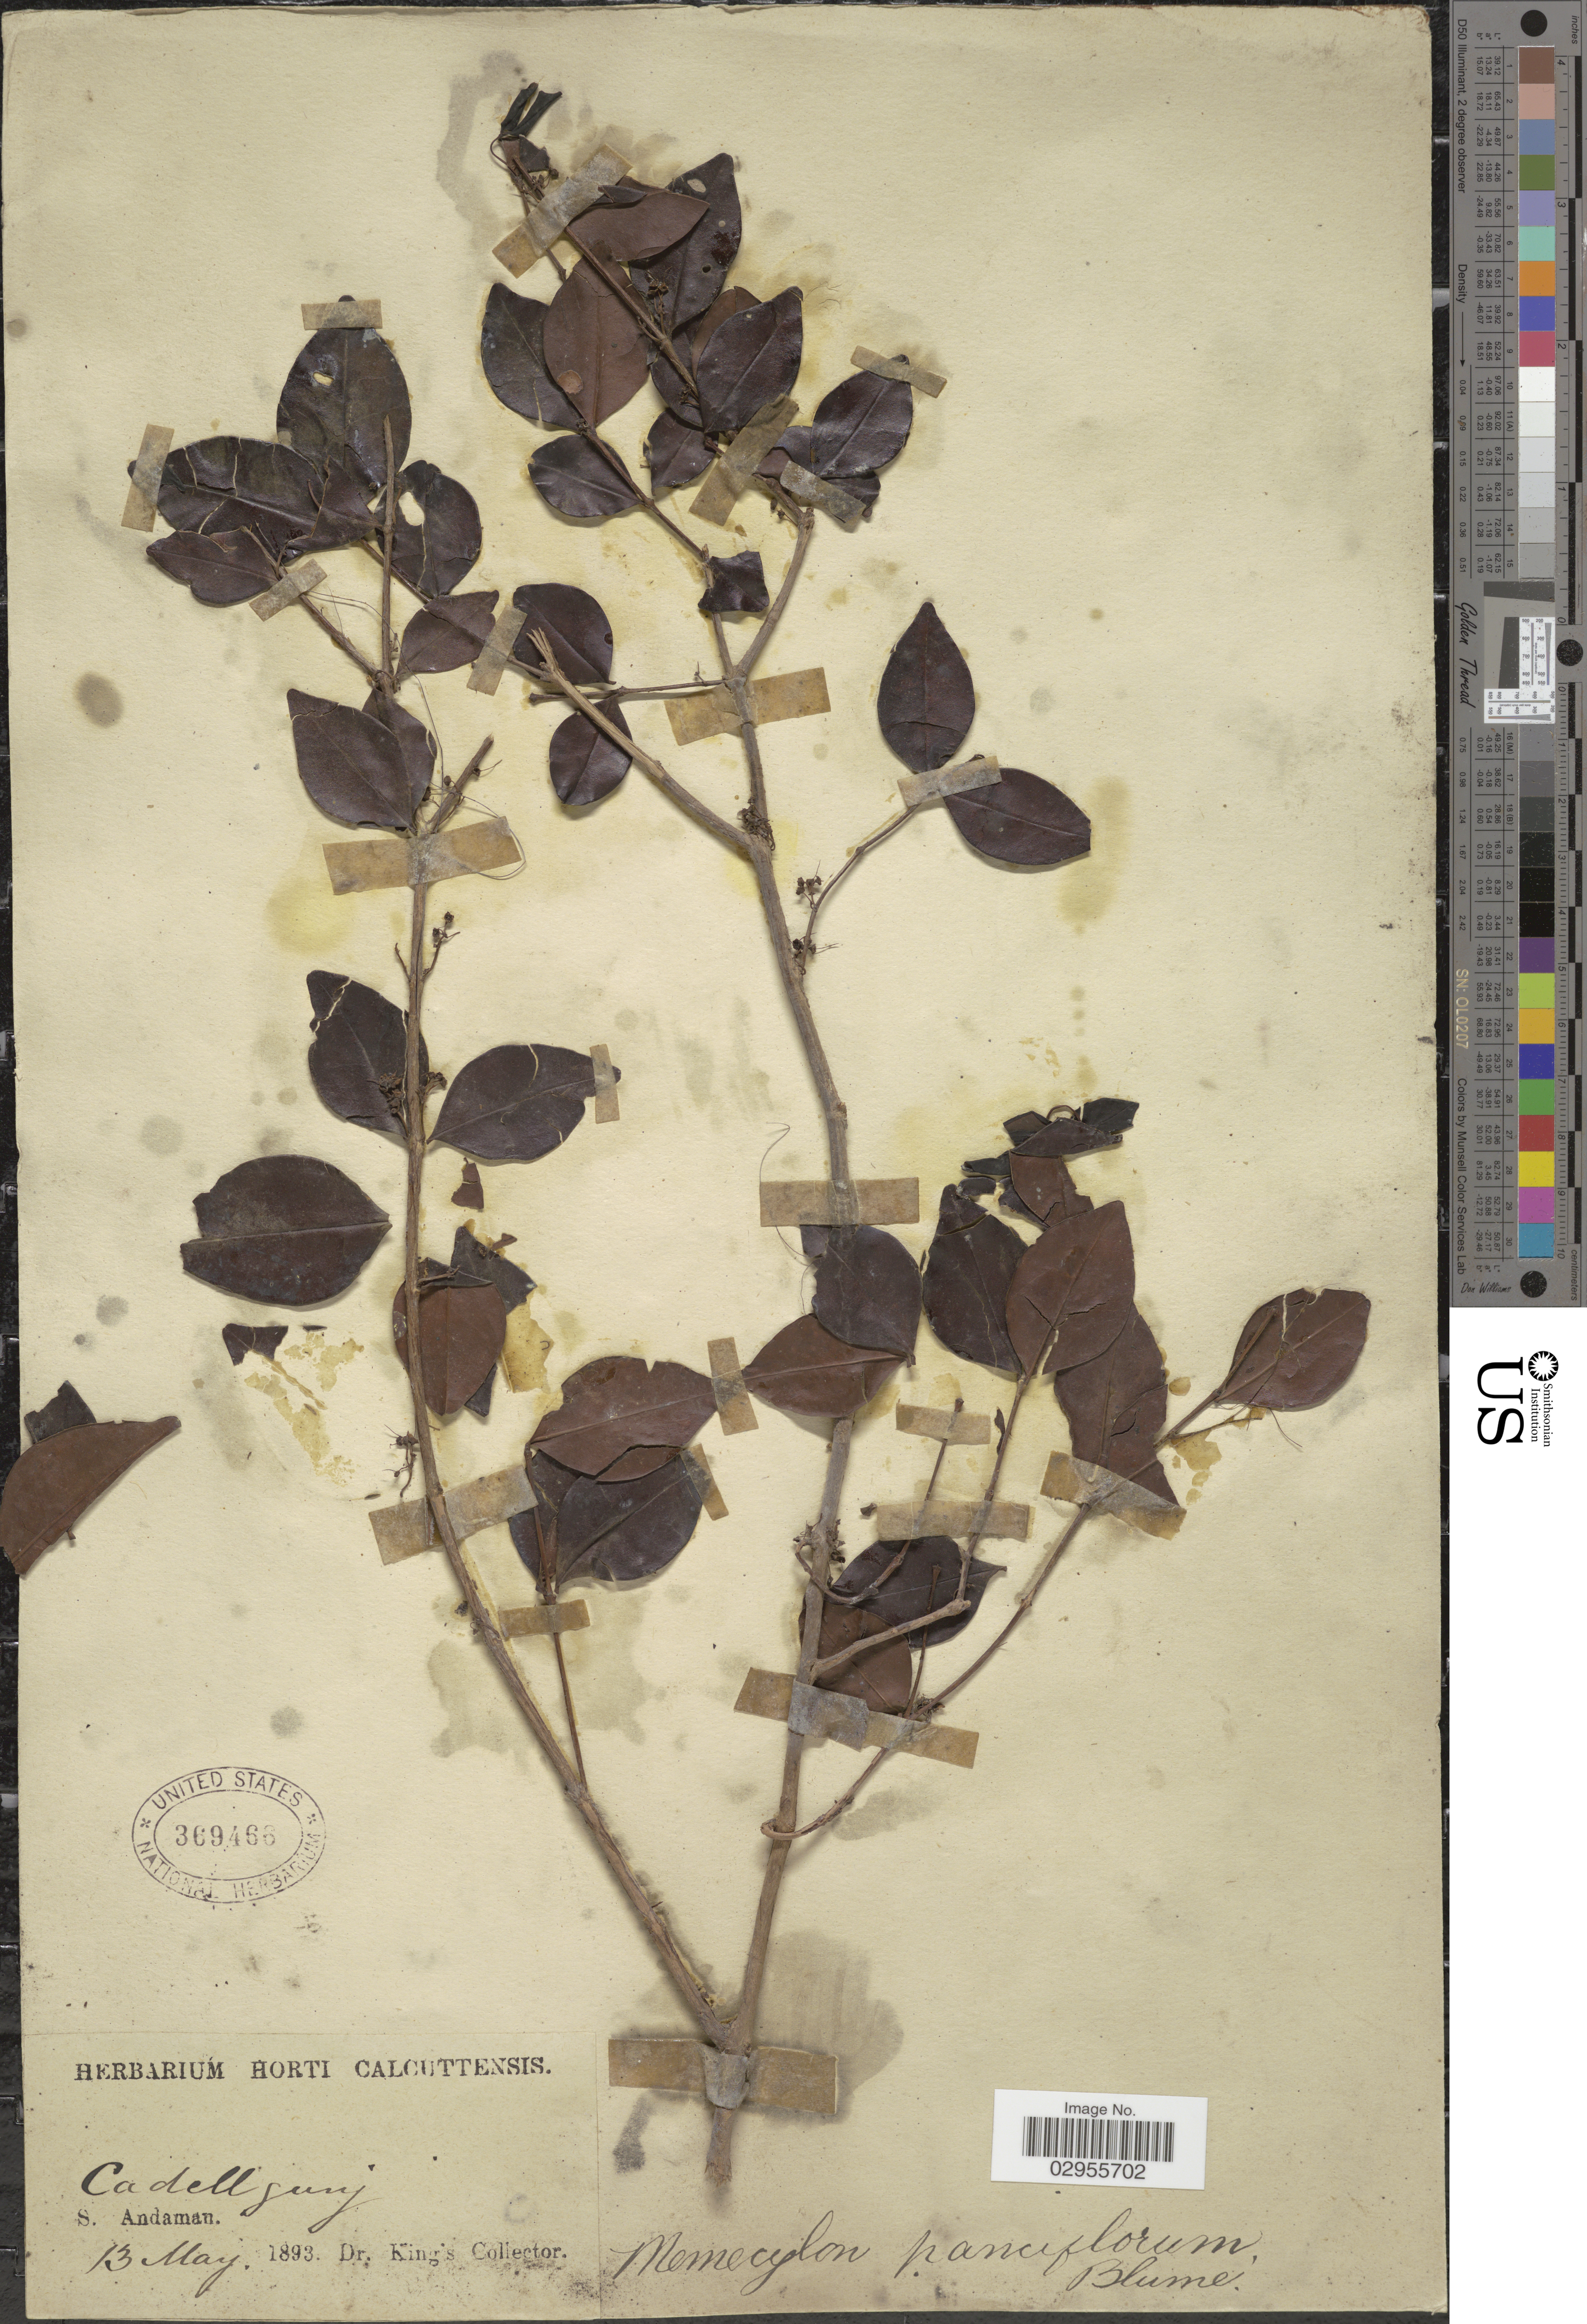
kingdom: Plantae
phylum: Tracheophyta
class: Magnoliopsida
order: Myrtales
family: Melastomataceae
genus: Memecylon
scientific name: Memecylon pauciflorum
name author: Blume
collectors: Dr. King's collector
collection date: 1893-05-13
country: India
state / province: Andaman and Nicobar Islands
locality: S. Andaman. Cadellgunj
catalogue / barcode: US 369466